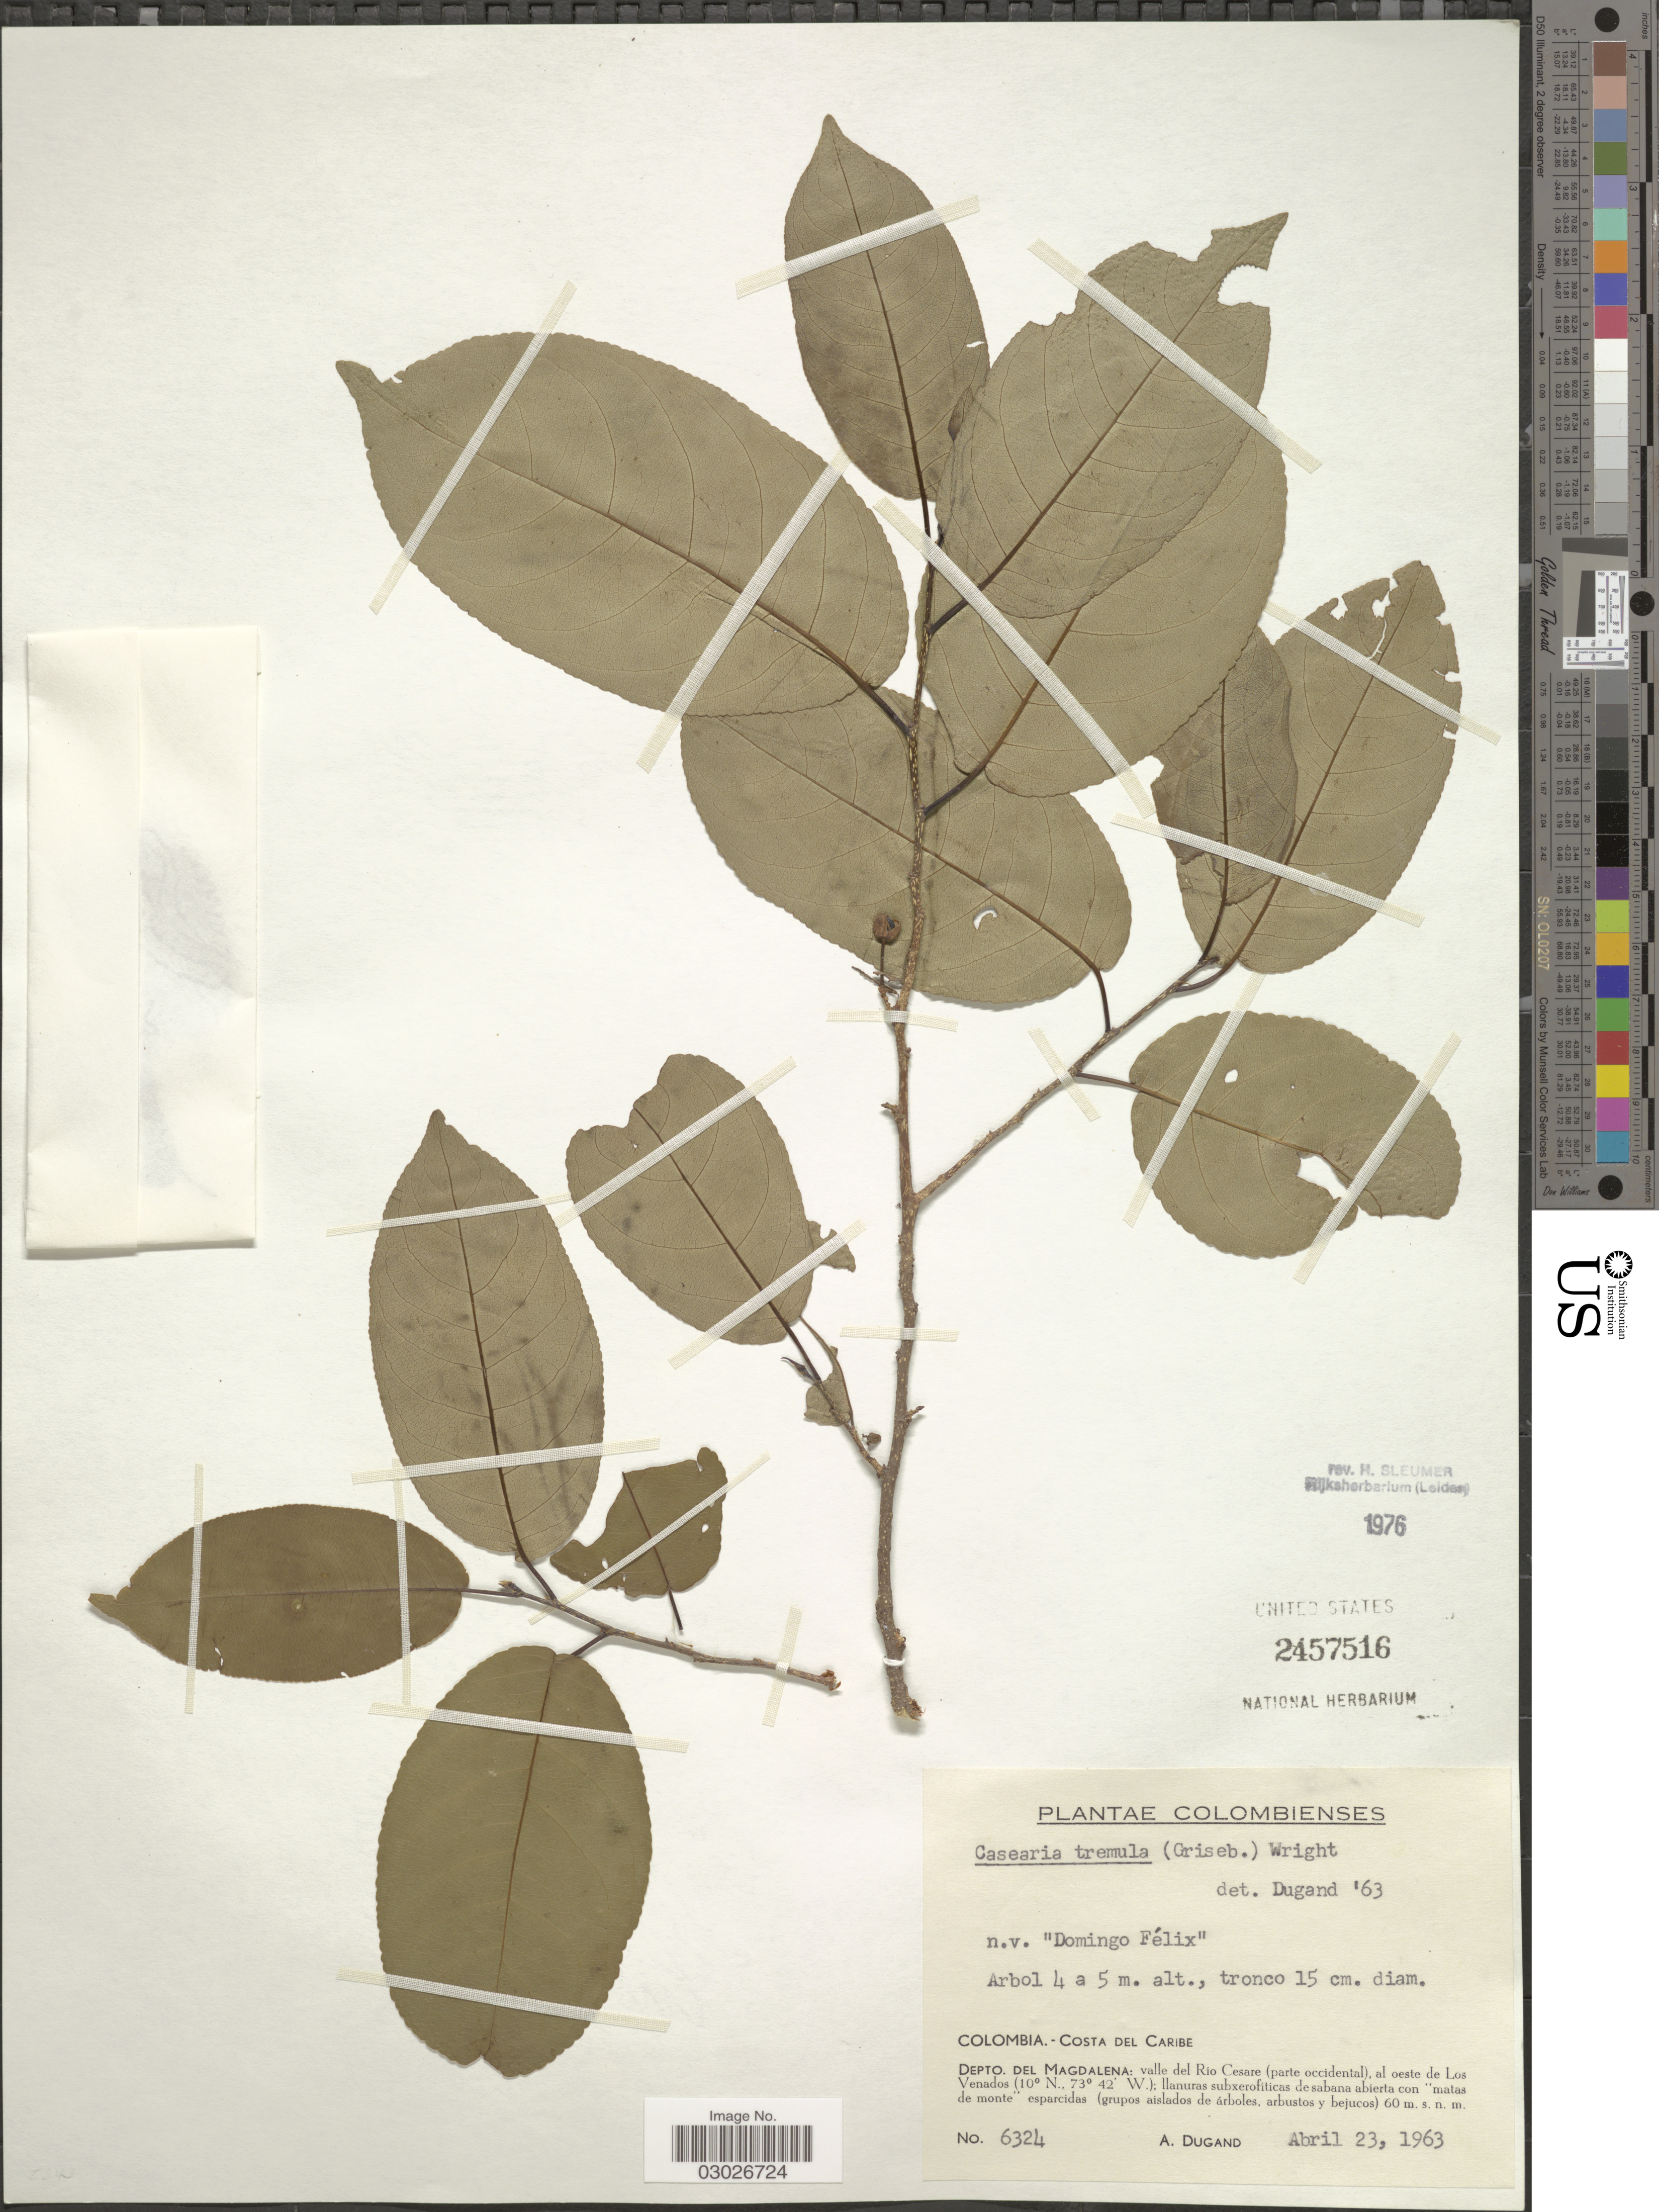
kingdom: Plantae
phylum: Tracheophyta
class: Magnoliopsida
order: Malpighiales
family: Salicaceae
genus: Casearia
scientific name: Casearia tremula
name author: (Griseb.) Griseb. ex C. Wright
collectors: A. Dugand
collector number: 6324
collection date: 1963-04-23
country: Colombia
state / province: Magdalena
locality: Costa del Caribe. Depto. del Magdalena: valle del Rio Cesare (parte occidental), al oeste de Los Venados; llanuras subxerofíticas de sabana abierta con "matas de monte" esparcidas (grupos aislados de árboles, arbustos y bejucos).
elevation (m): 60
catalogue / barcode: US 2457516